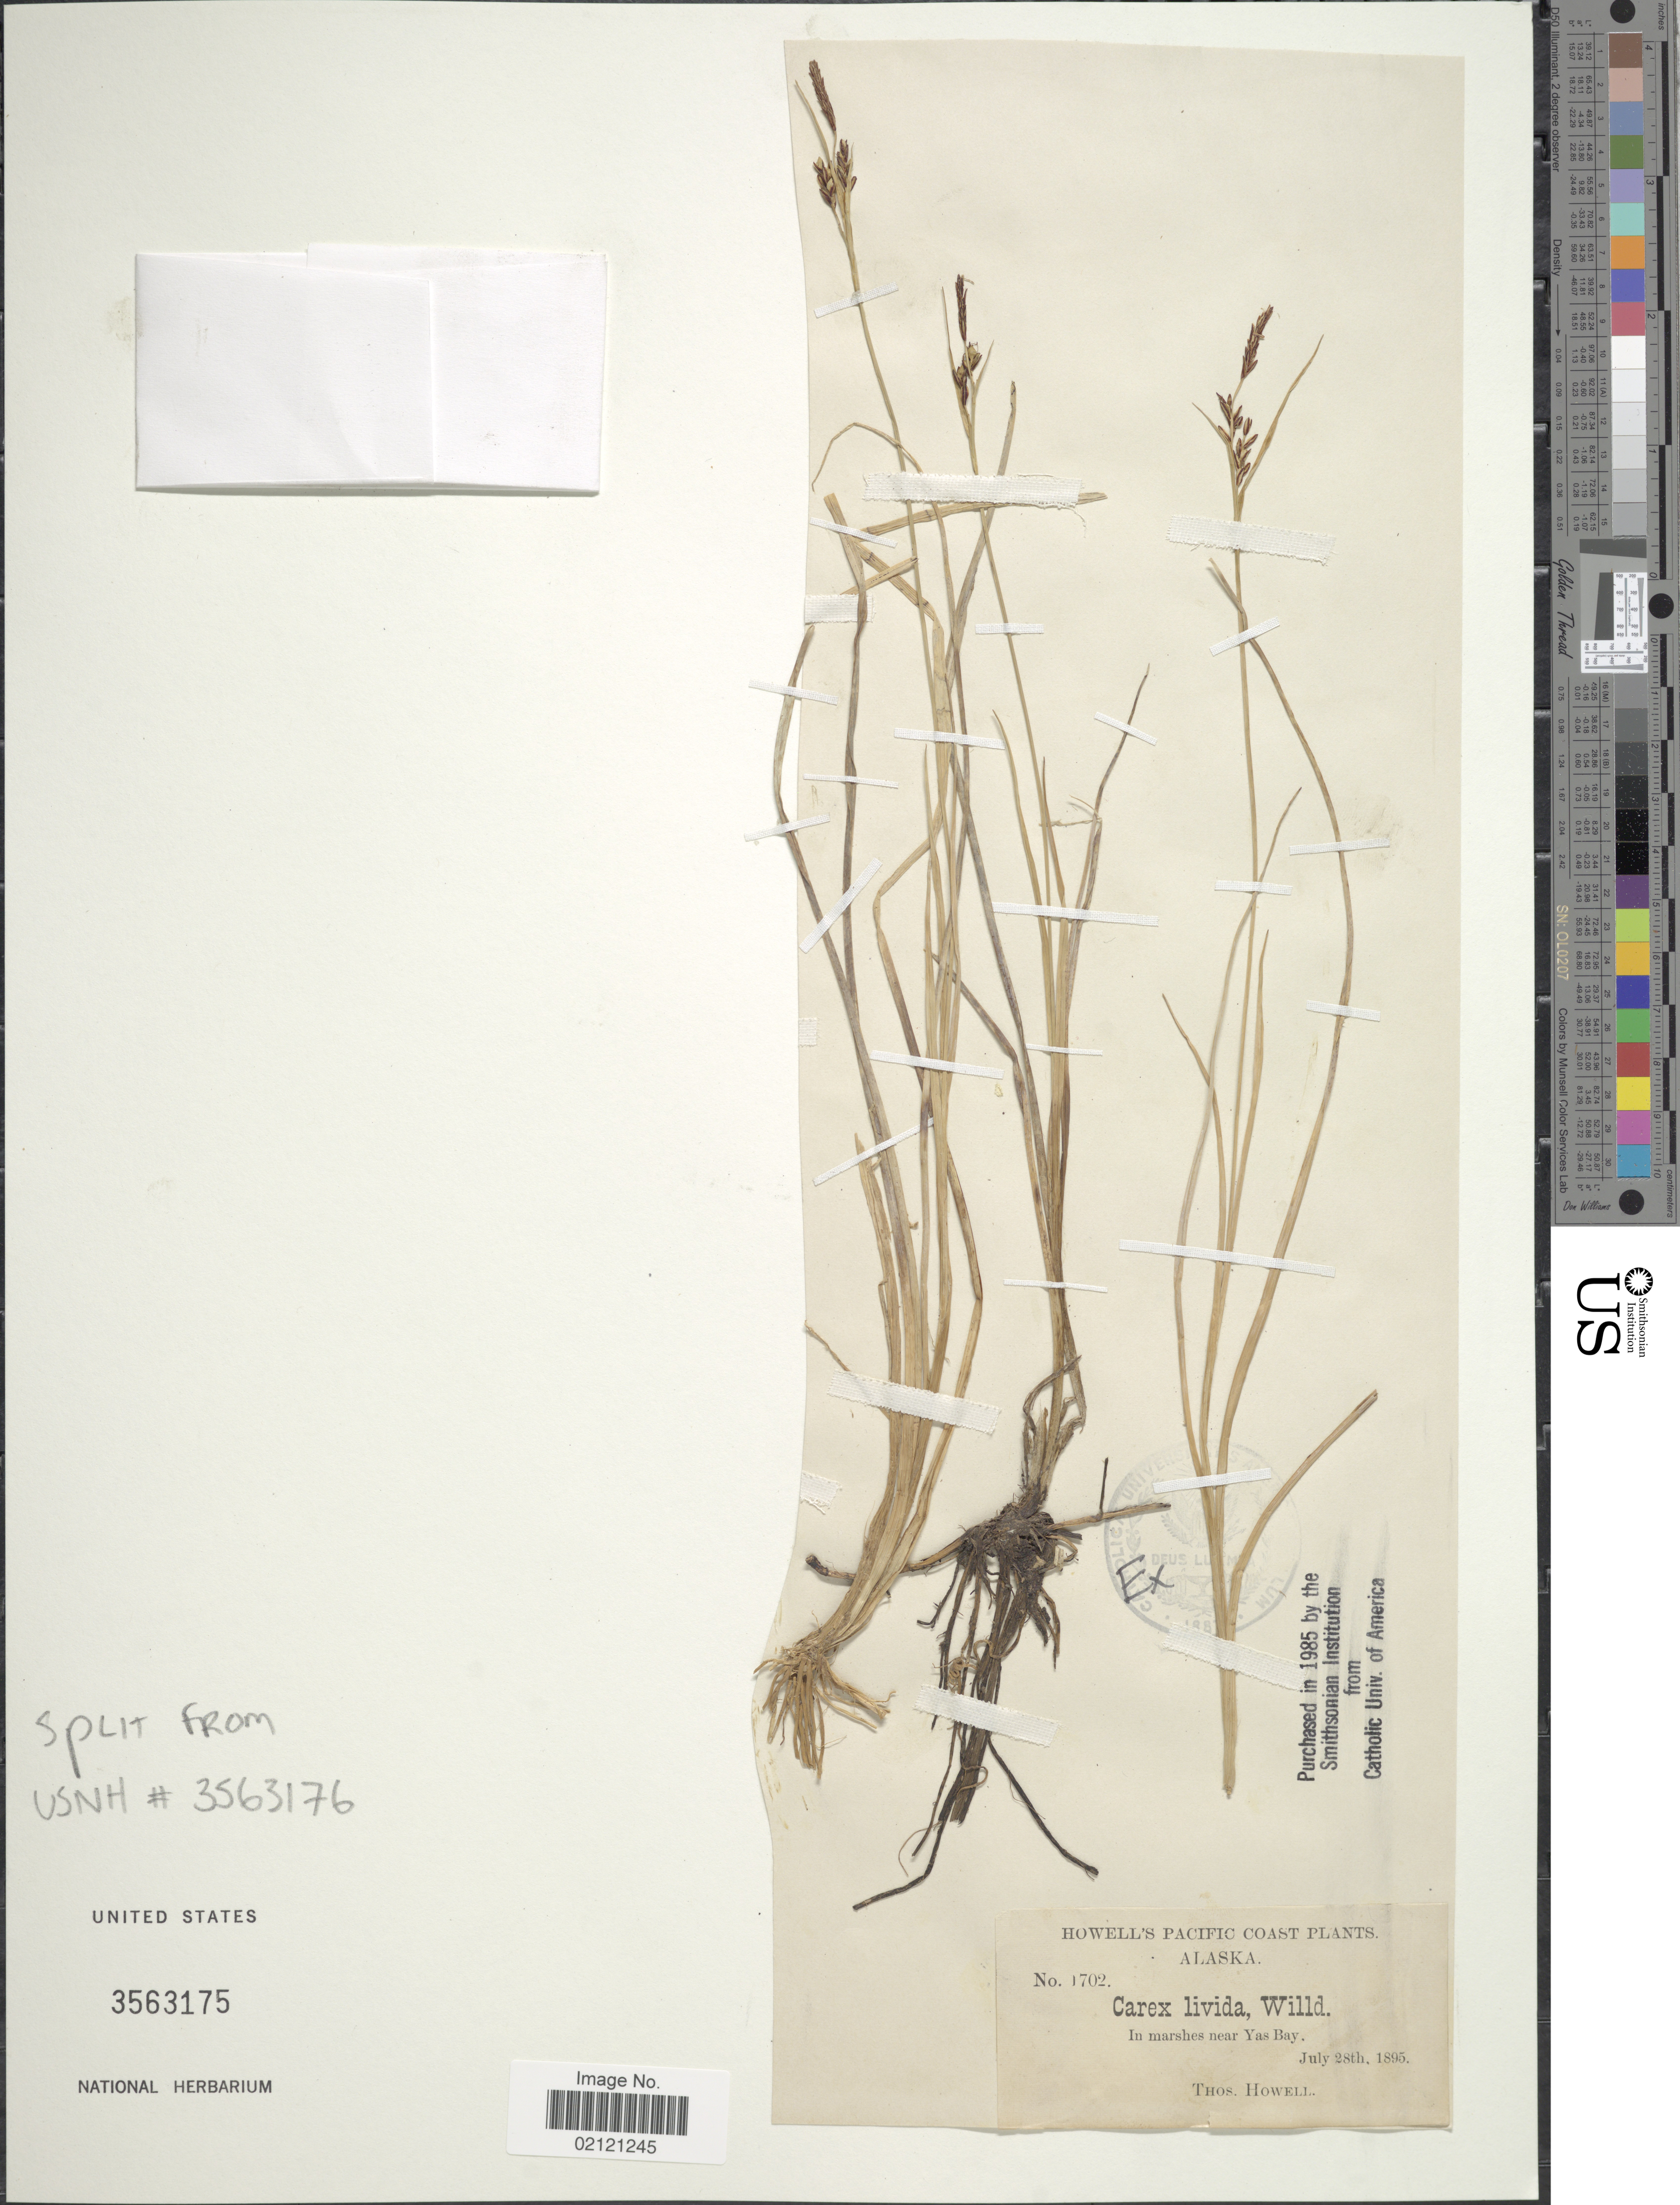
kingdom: Plantae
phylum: Tracheophyta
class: Liliopsida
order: Poales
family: Cyperaceae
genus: Carex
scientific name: Carex livida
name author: (Wahlenb.) Willd.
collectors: T. Howell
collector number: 1702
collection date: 1895-07-28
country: United States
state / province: Alaska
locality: Pacific Coast, In marshes near Yas Bay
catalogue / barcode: US 3563175